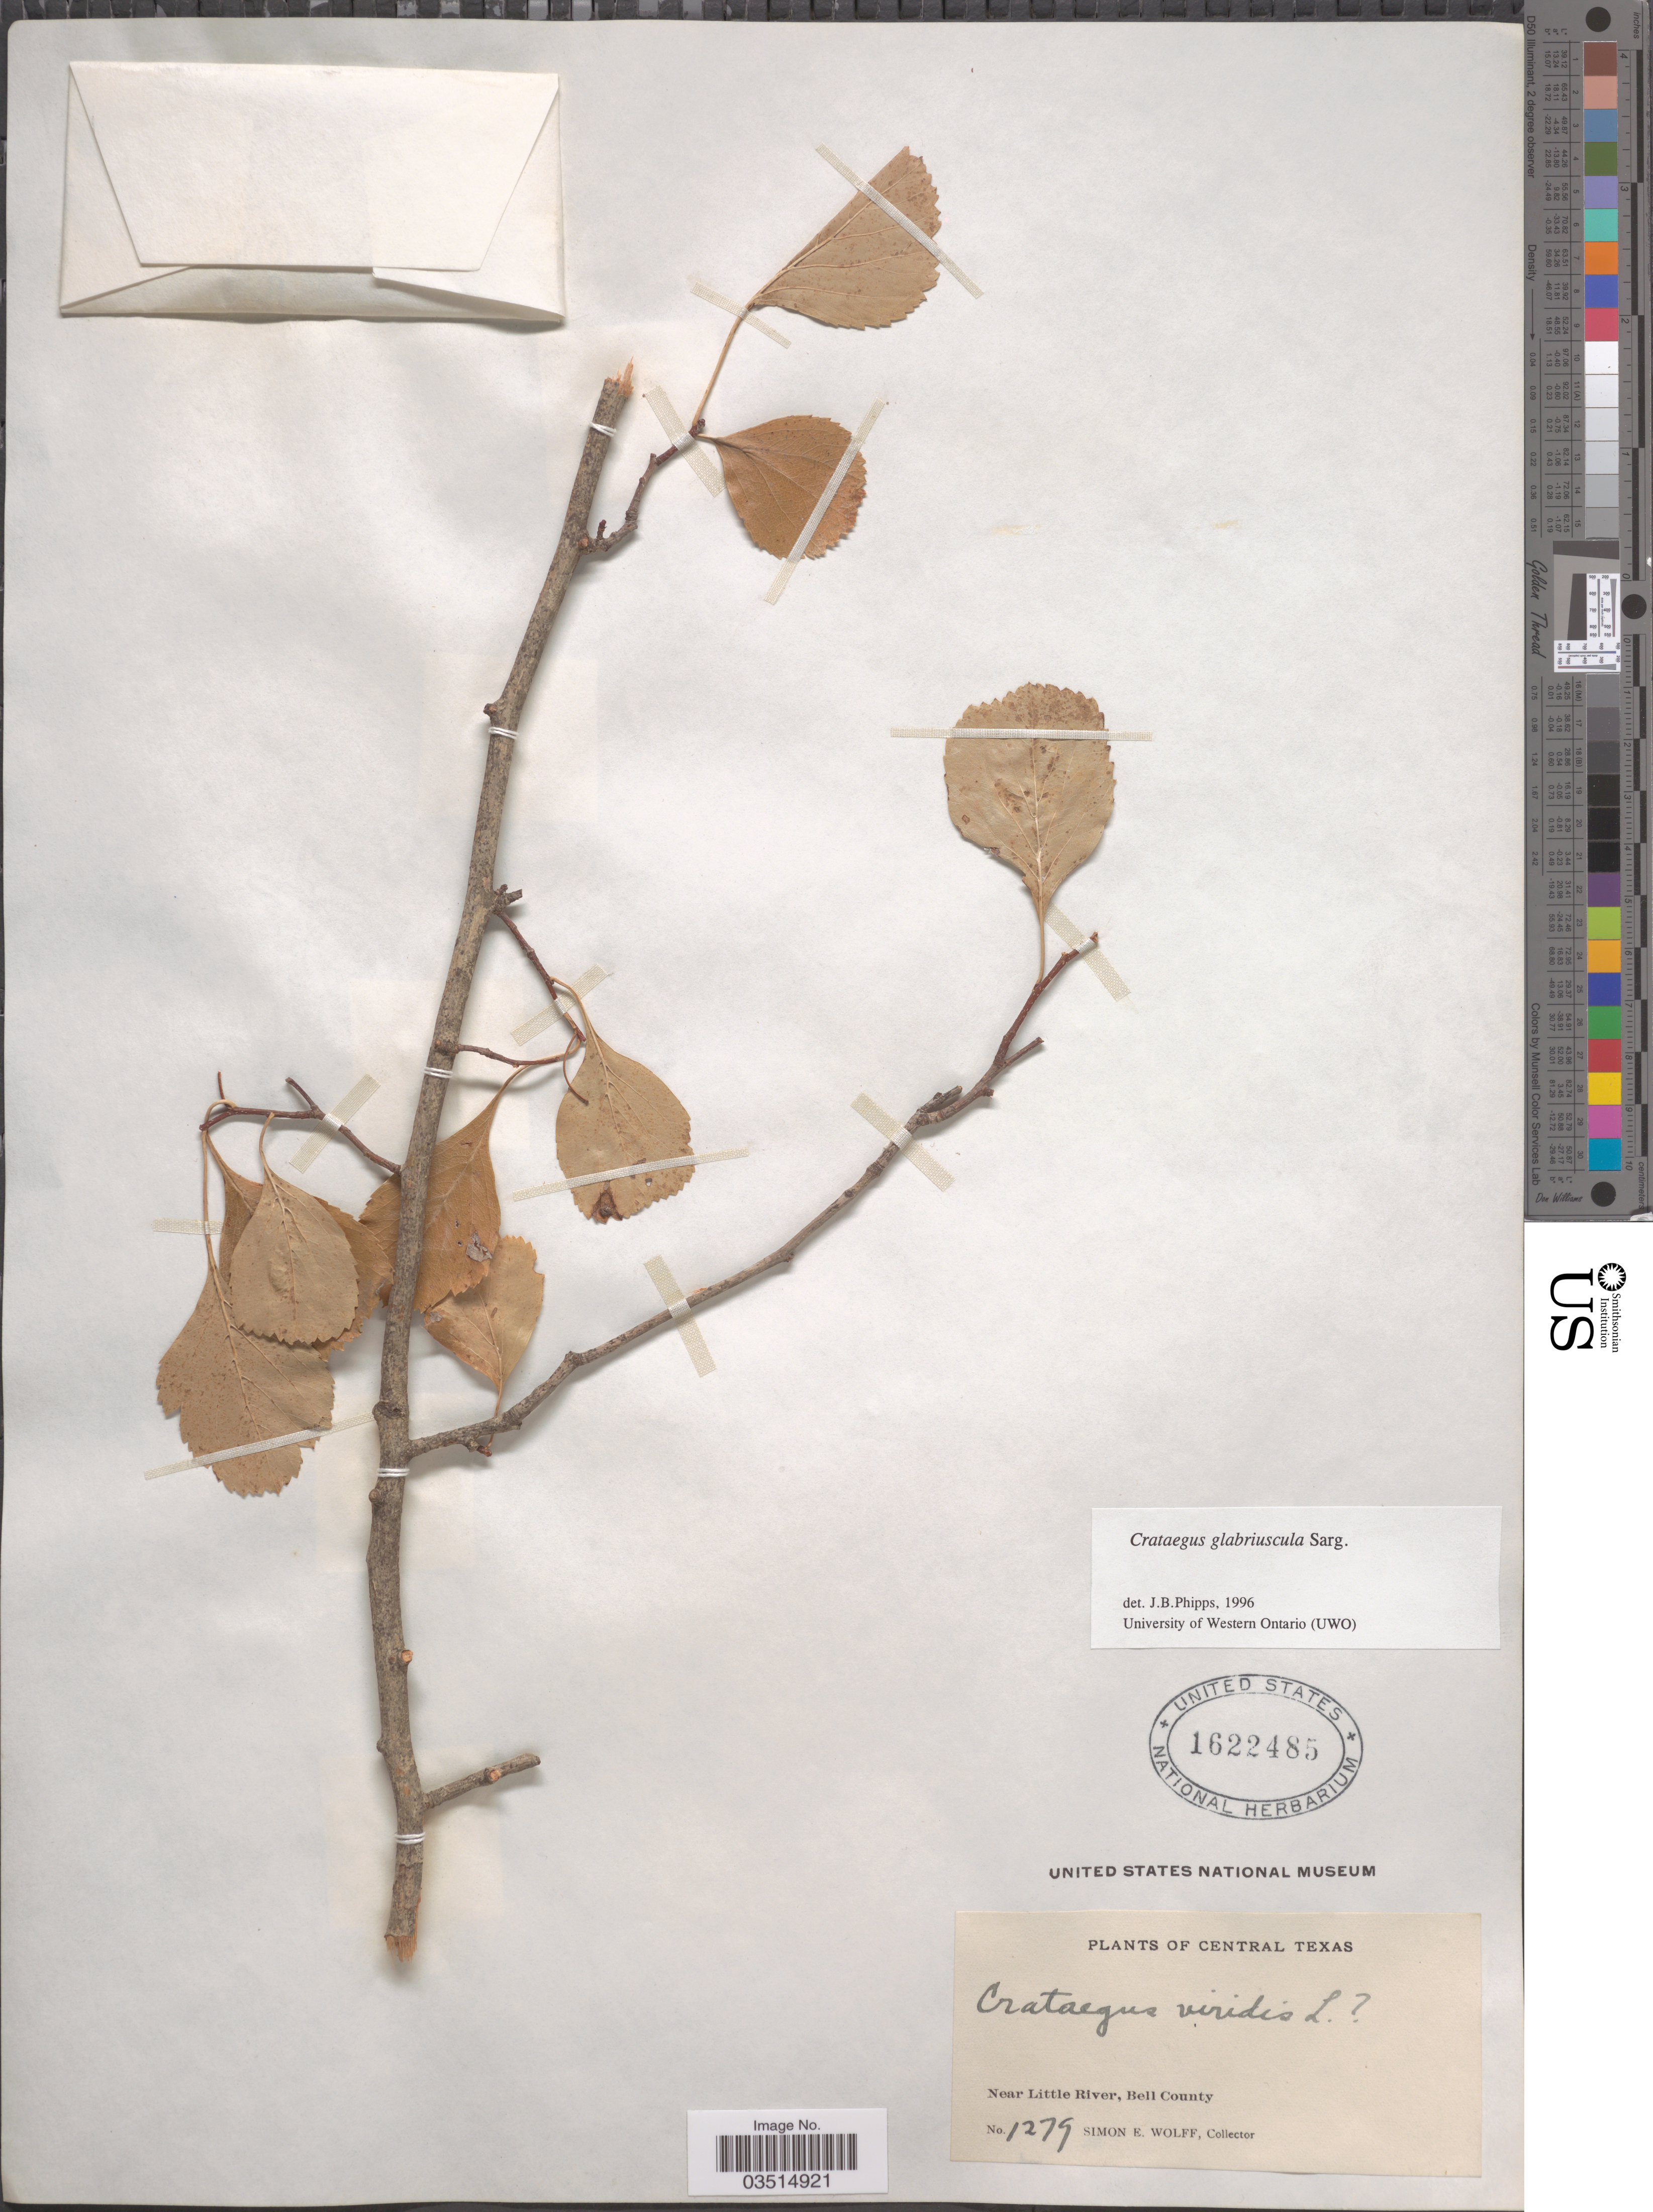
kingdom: Plantae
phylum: Tracheophyta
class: Magnoliopsida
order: Rosales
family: Rosaceae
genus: Crataegus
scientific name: Crataegus glabriuscula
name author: Sarg.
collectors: S. E. Wolff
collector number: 1279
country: United States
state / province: Texas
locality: Central Texas. Near Little River, Bell County.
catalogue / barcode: US 1622485